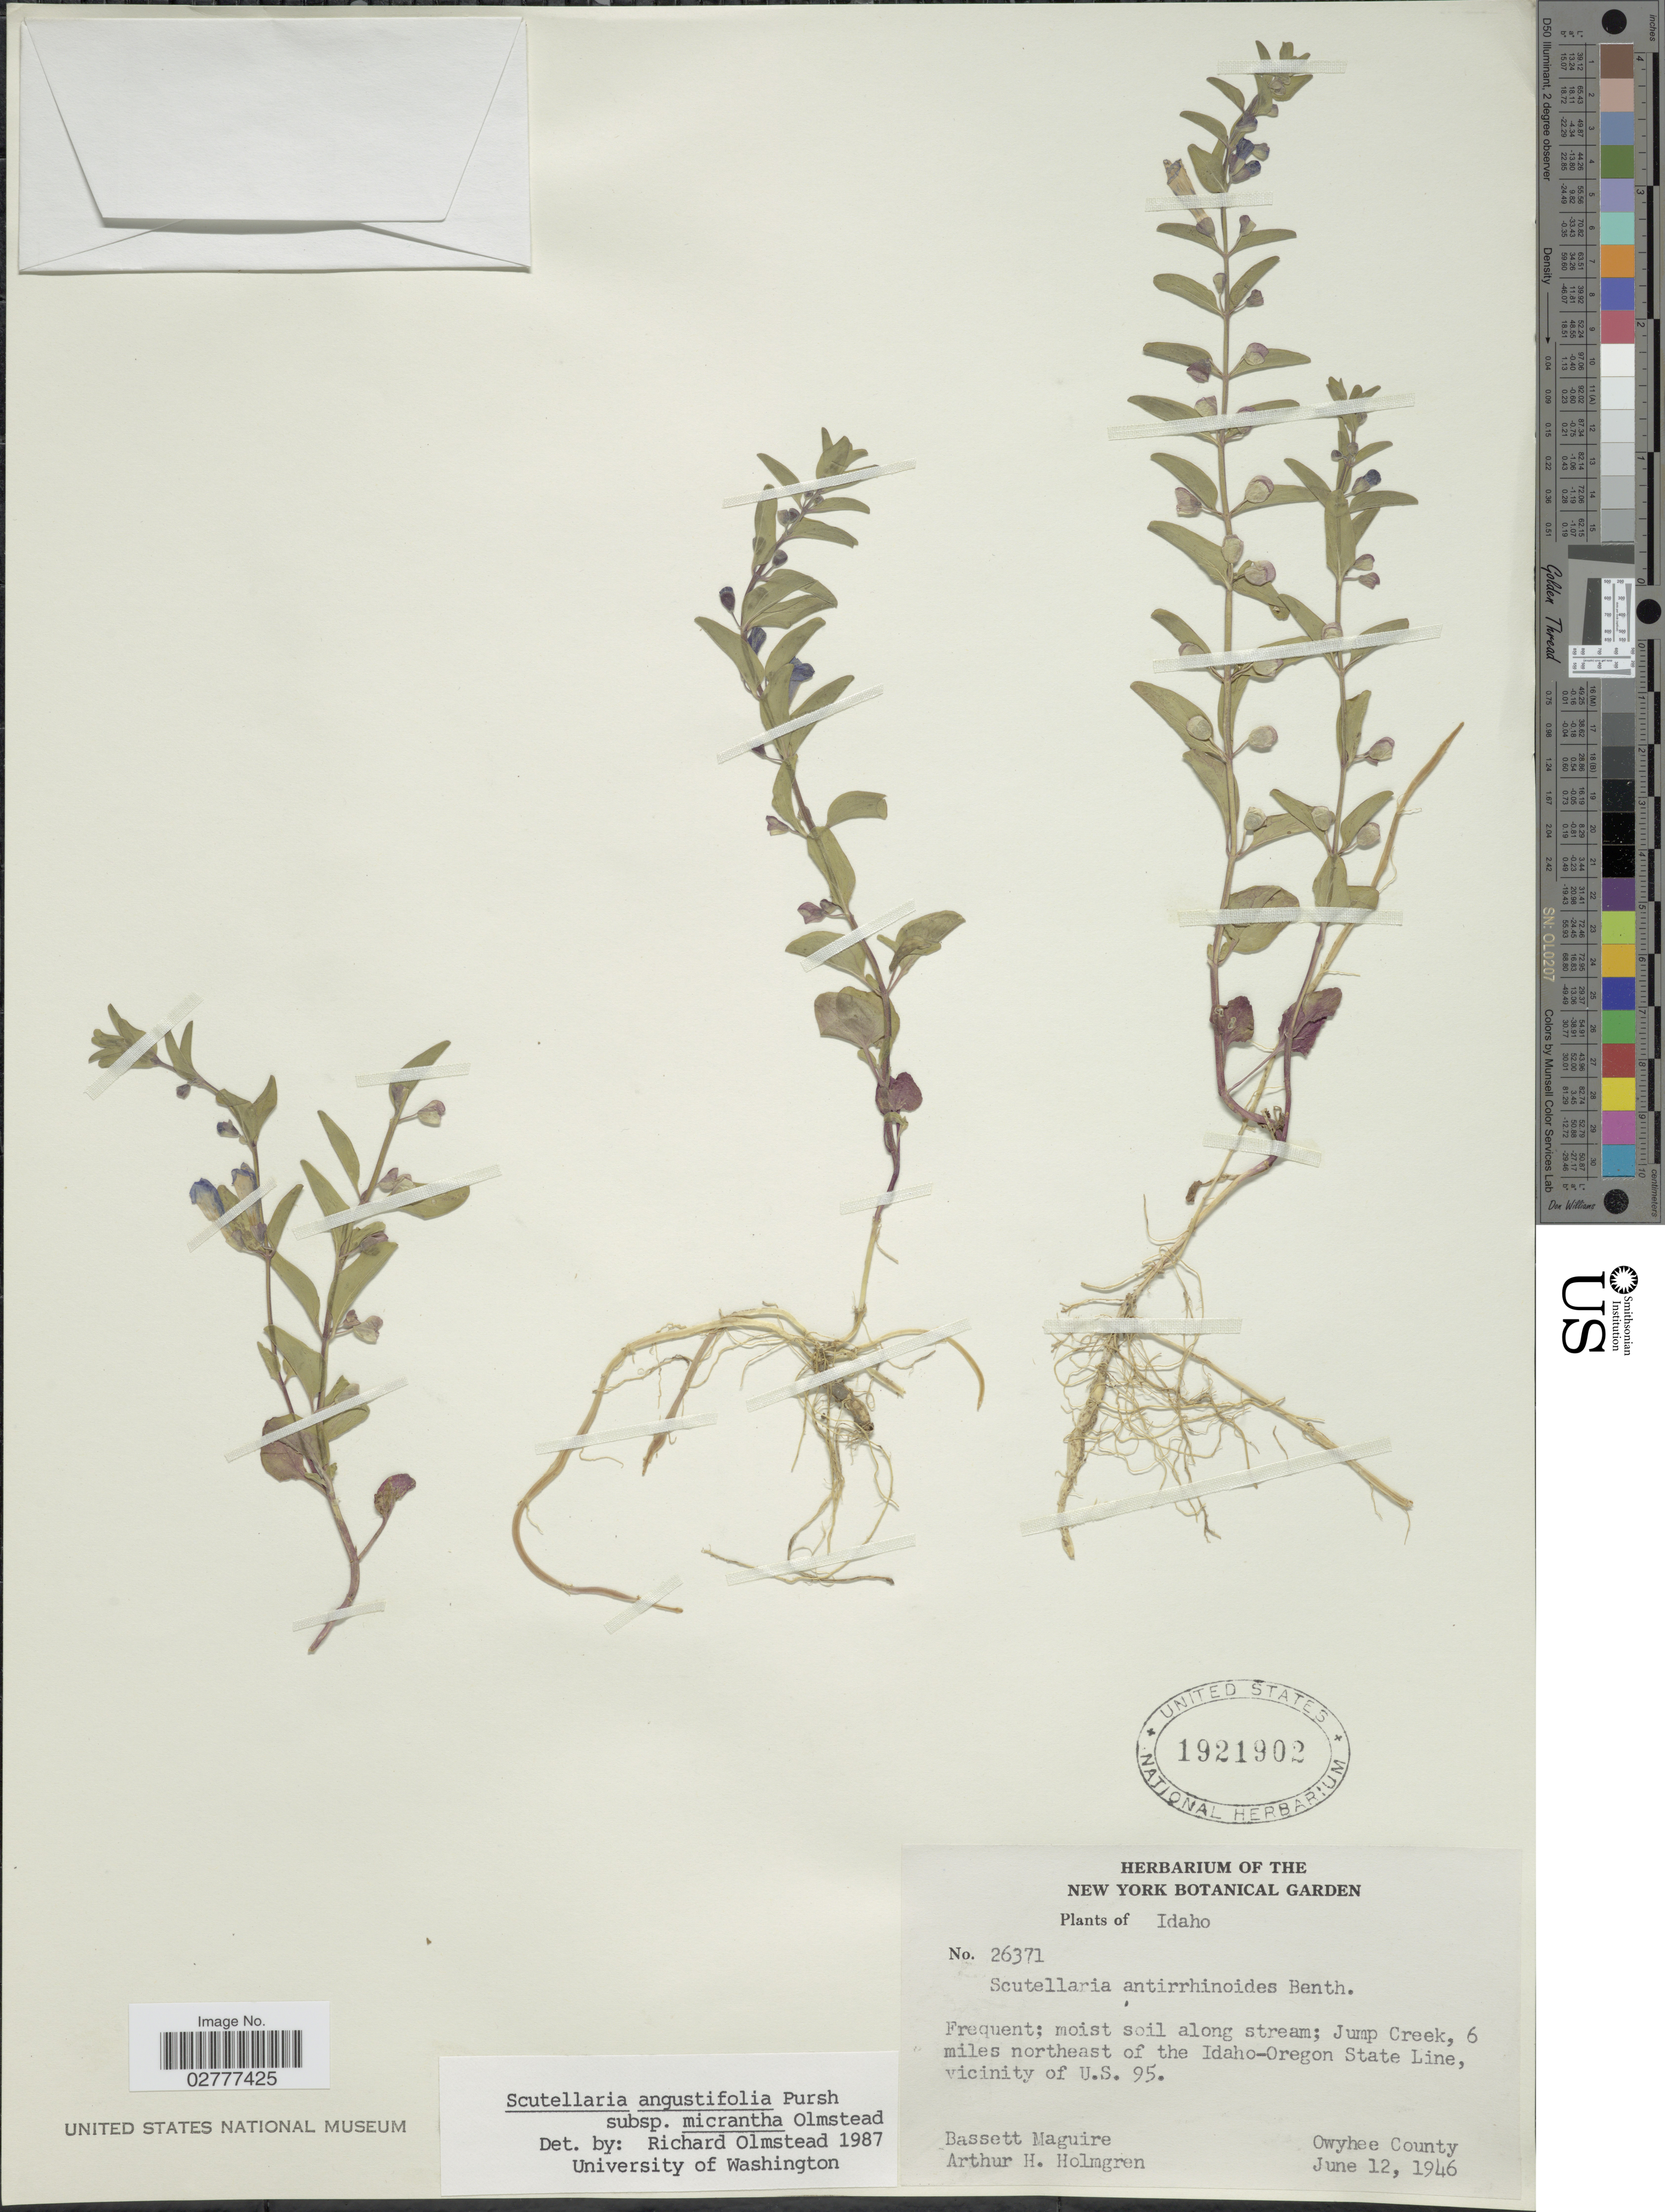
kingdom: Plantae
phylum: Tracheophyta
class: Magnoliopsida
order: Lamiales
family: Lamiaceae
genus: Scutellaria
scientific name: Scutellaria angustifolia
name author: Pursh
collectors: B. Maguire & A. H. Holmgren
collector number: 26371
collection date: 1946-06-12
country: United States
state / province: Idaho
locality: Jump Creek, 6 miles northeast of the Idaho-Oregon State Line, vicinity of U.S. 95. Owyhee County.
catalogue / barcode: US 1921902